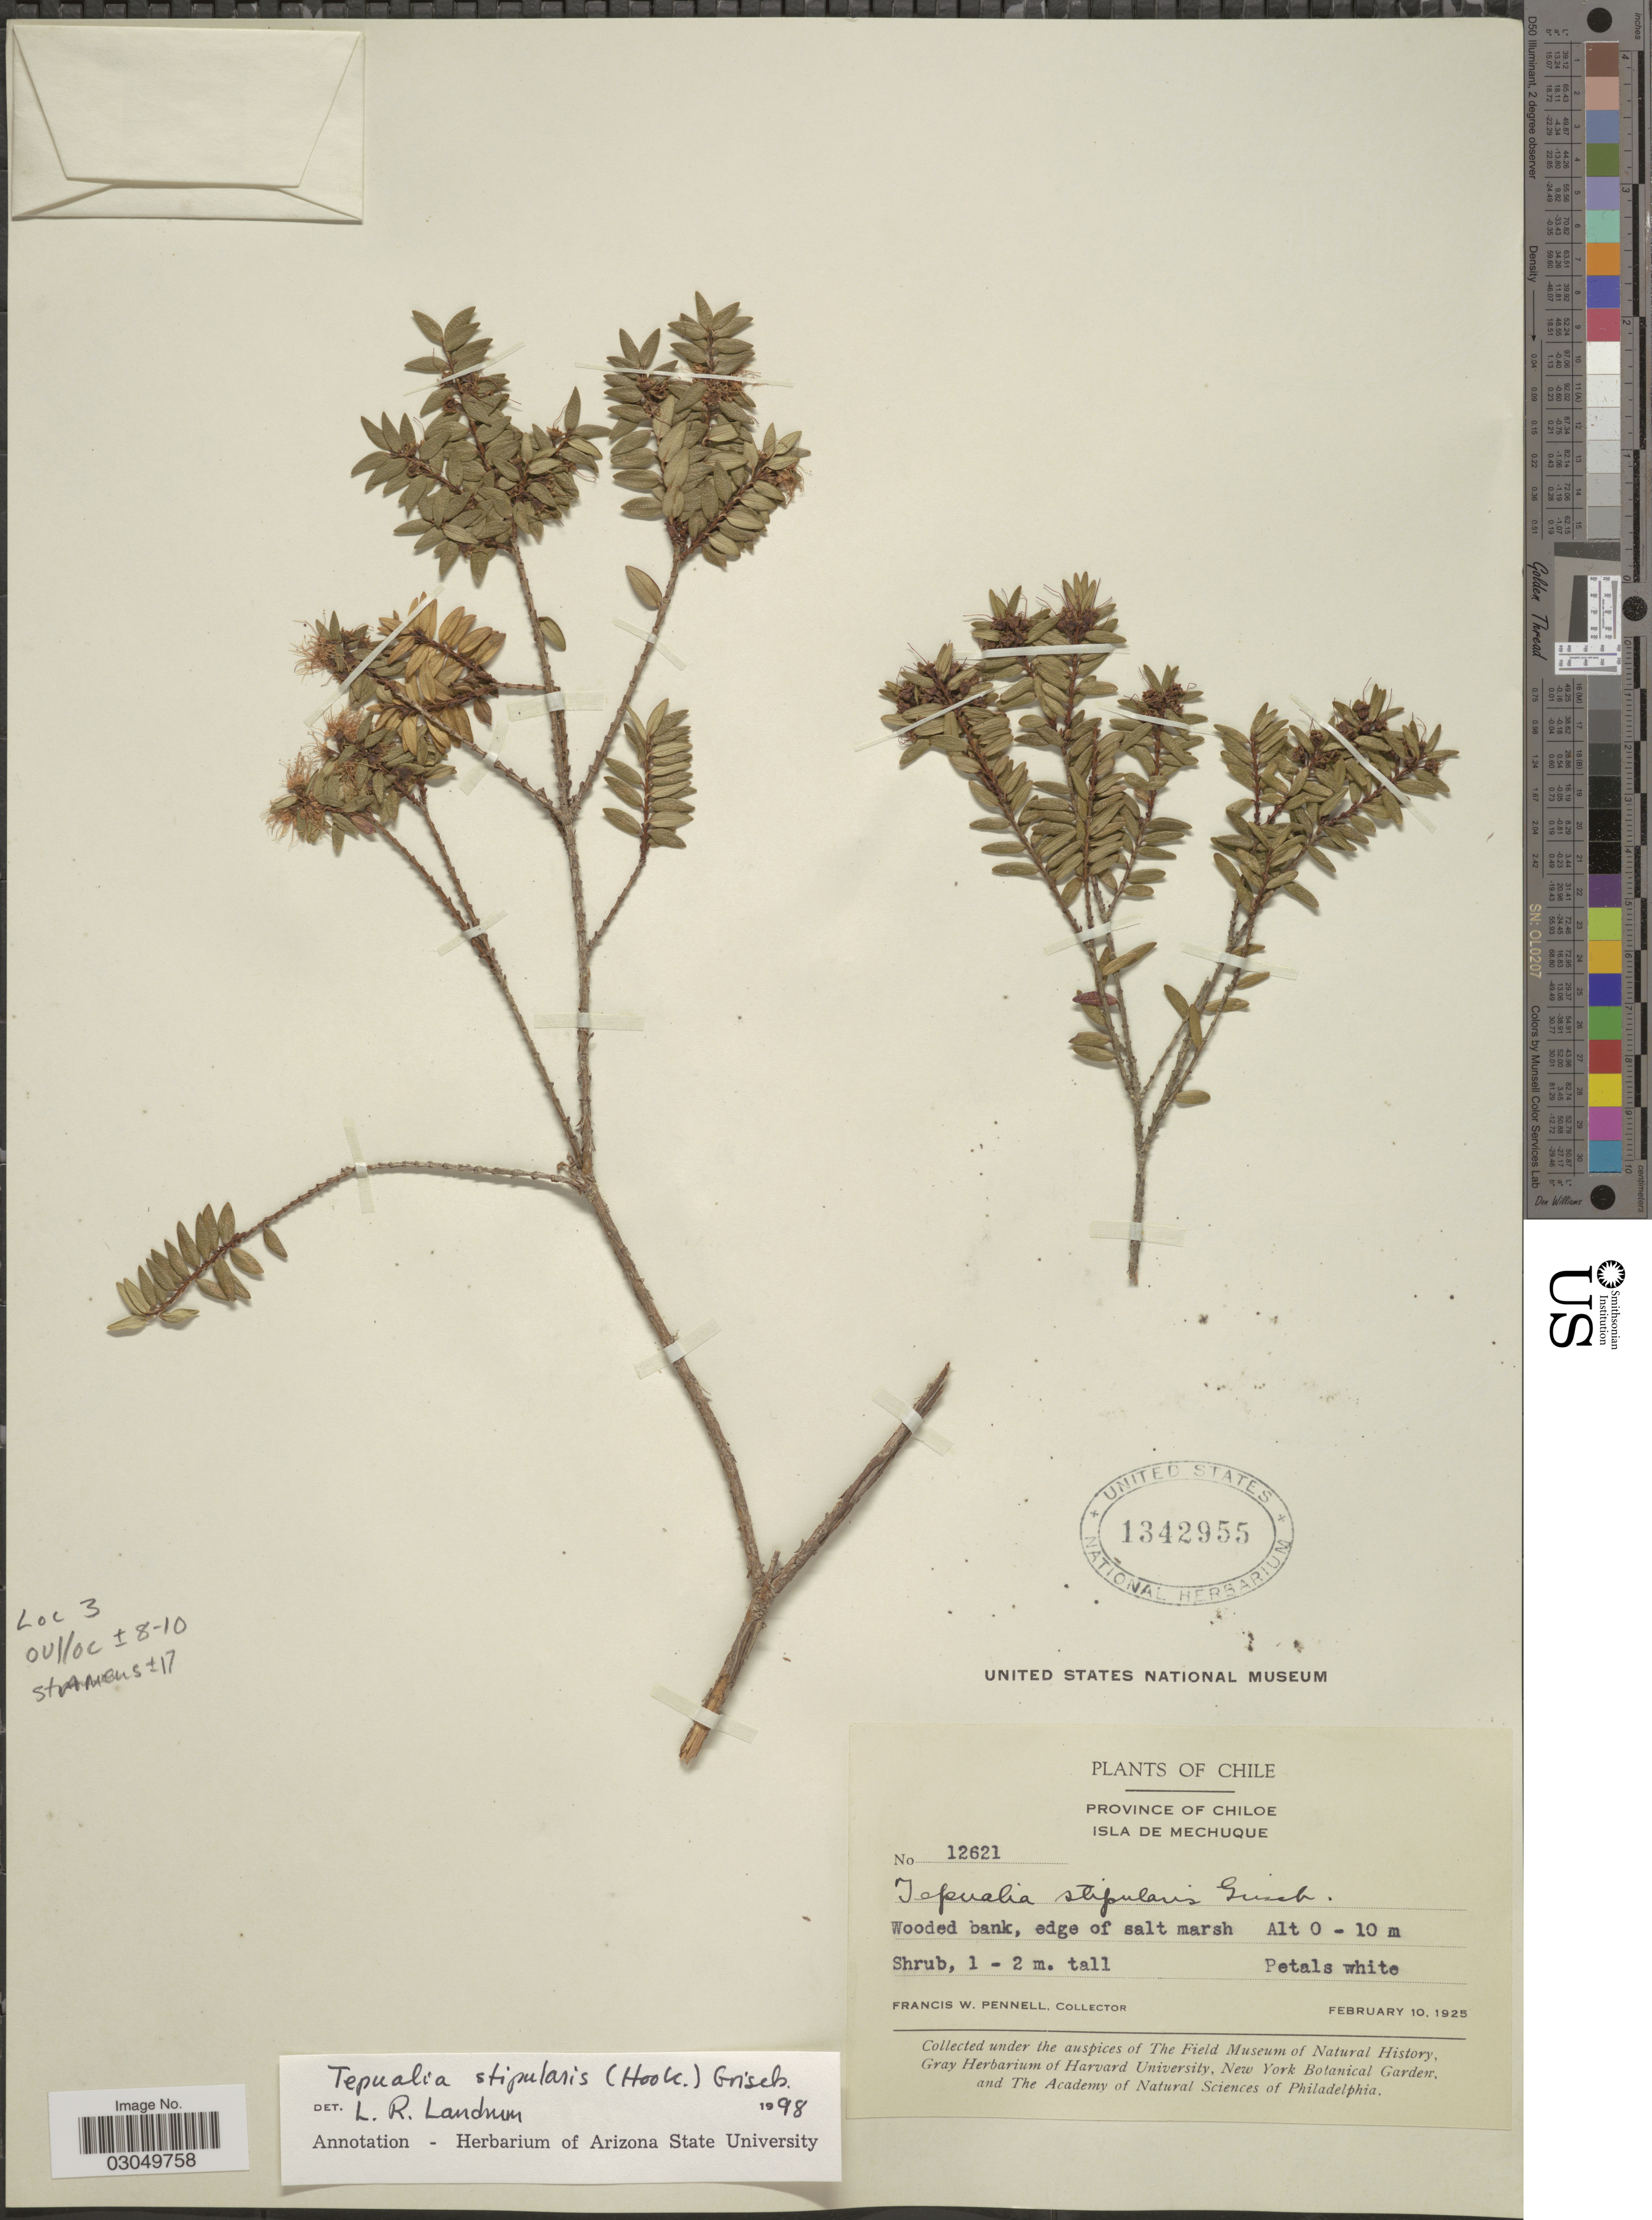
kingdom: Plantae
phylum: Tracheophyta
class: Magnoliopsida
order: Myrtales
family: Myrtaceae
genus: Metrosideros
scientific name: Metrosideros stipularis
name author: (Hook. & Arn.) Hook. f.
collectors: F. W. Pennell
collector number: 12621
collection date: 1925-02-10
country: Chile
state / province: Arica y Parinacota (XV)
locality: Province of Chiloe. Isla de Mechuque.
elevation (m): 0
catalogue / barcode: US 1342955